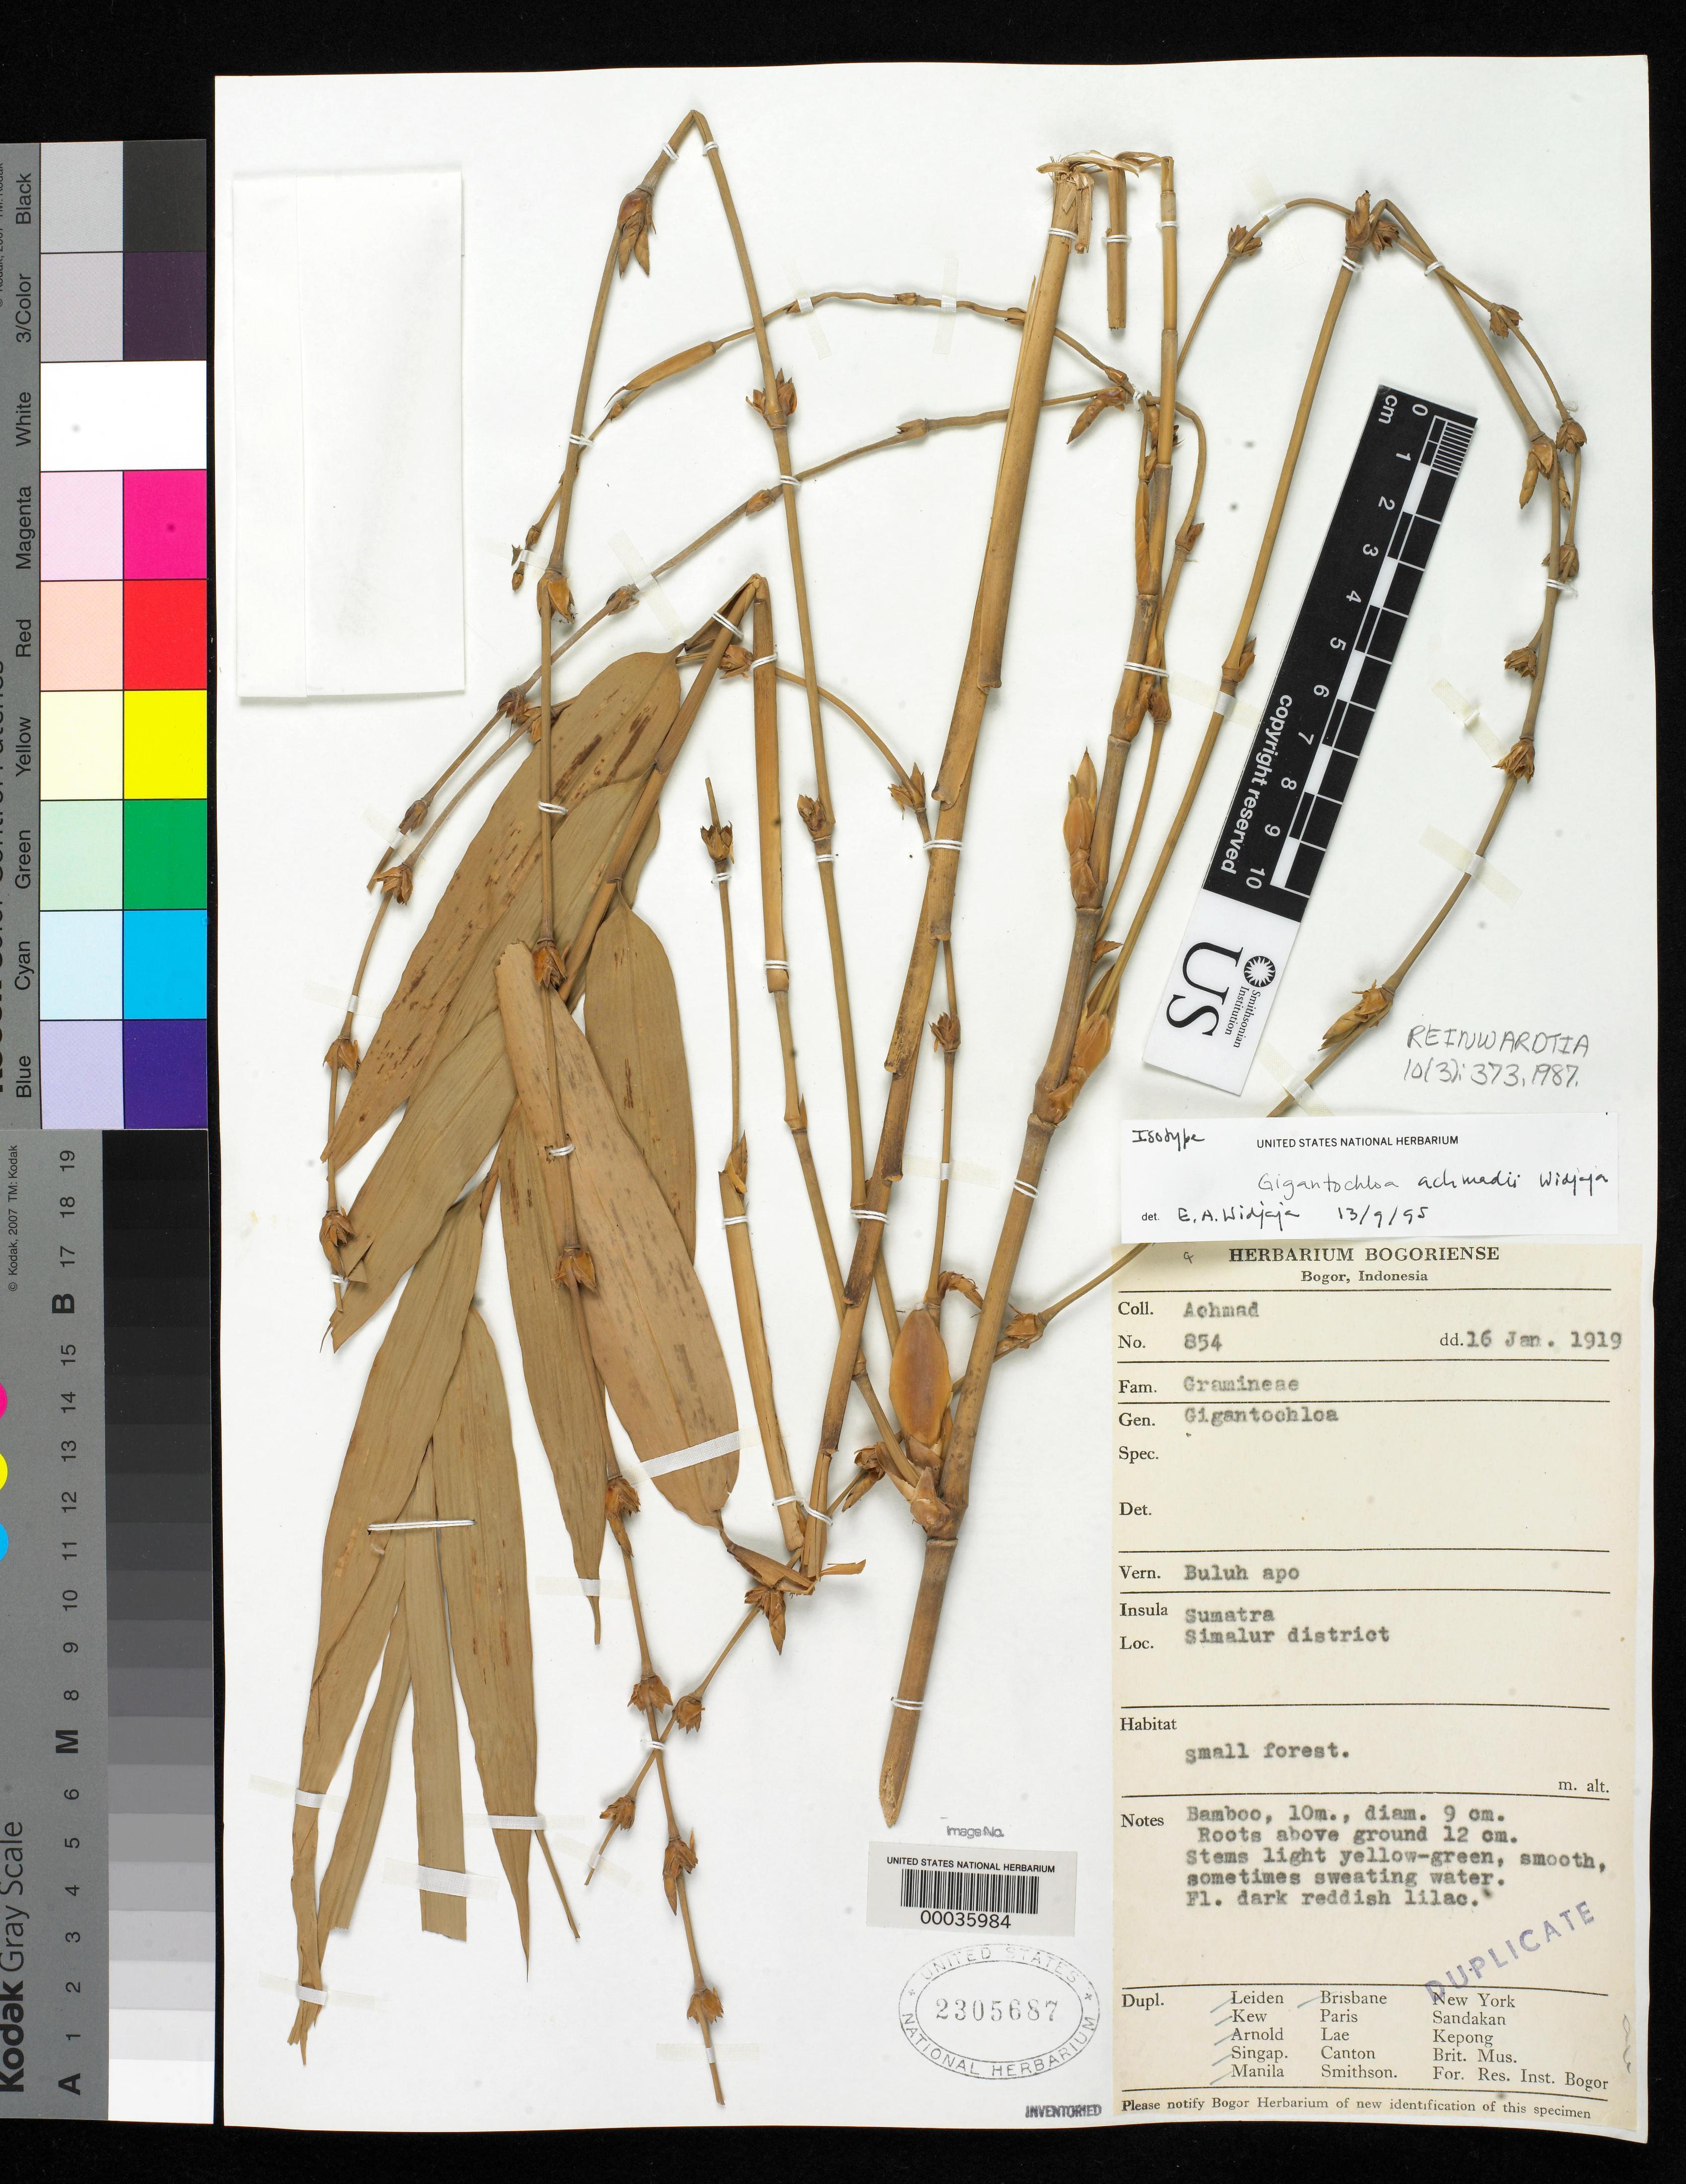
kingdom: Plantae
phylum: Tracheophyta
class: Liliopsida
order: Poales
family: Poaceae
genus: Gigantochloa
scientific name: Gigantochloa achmadii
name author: Widjaja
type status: Isotype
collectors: -- Achmad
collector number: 854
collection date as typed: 16 Jan 1919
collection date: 1919-01-16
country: Indonesia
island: Sumatra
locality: Simalur District.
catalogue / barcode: US 2305687